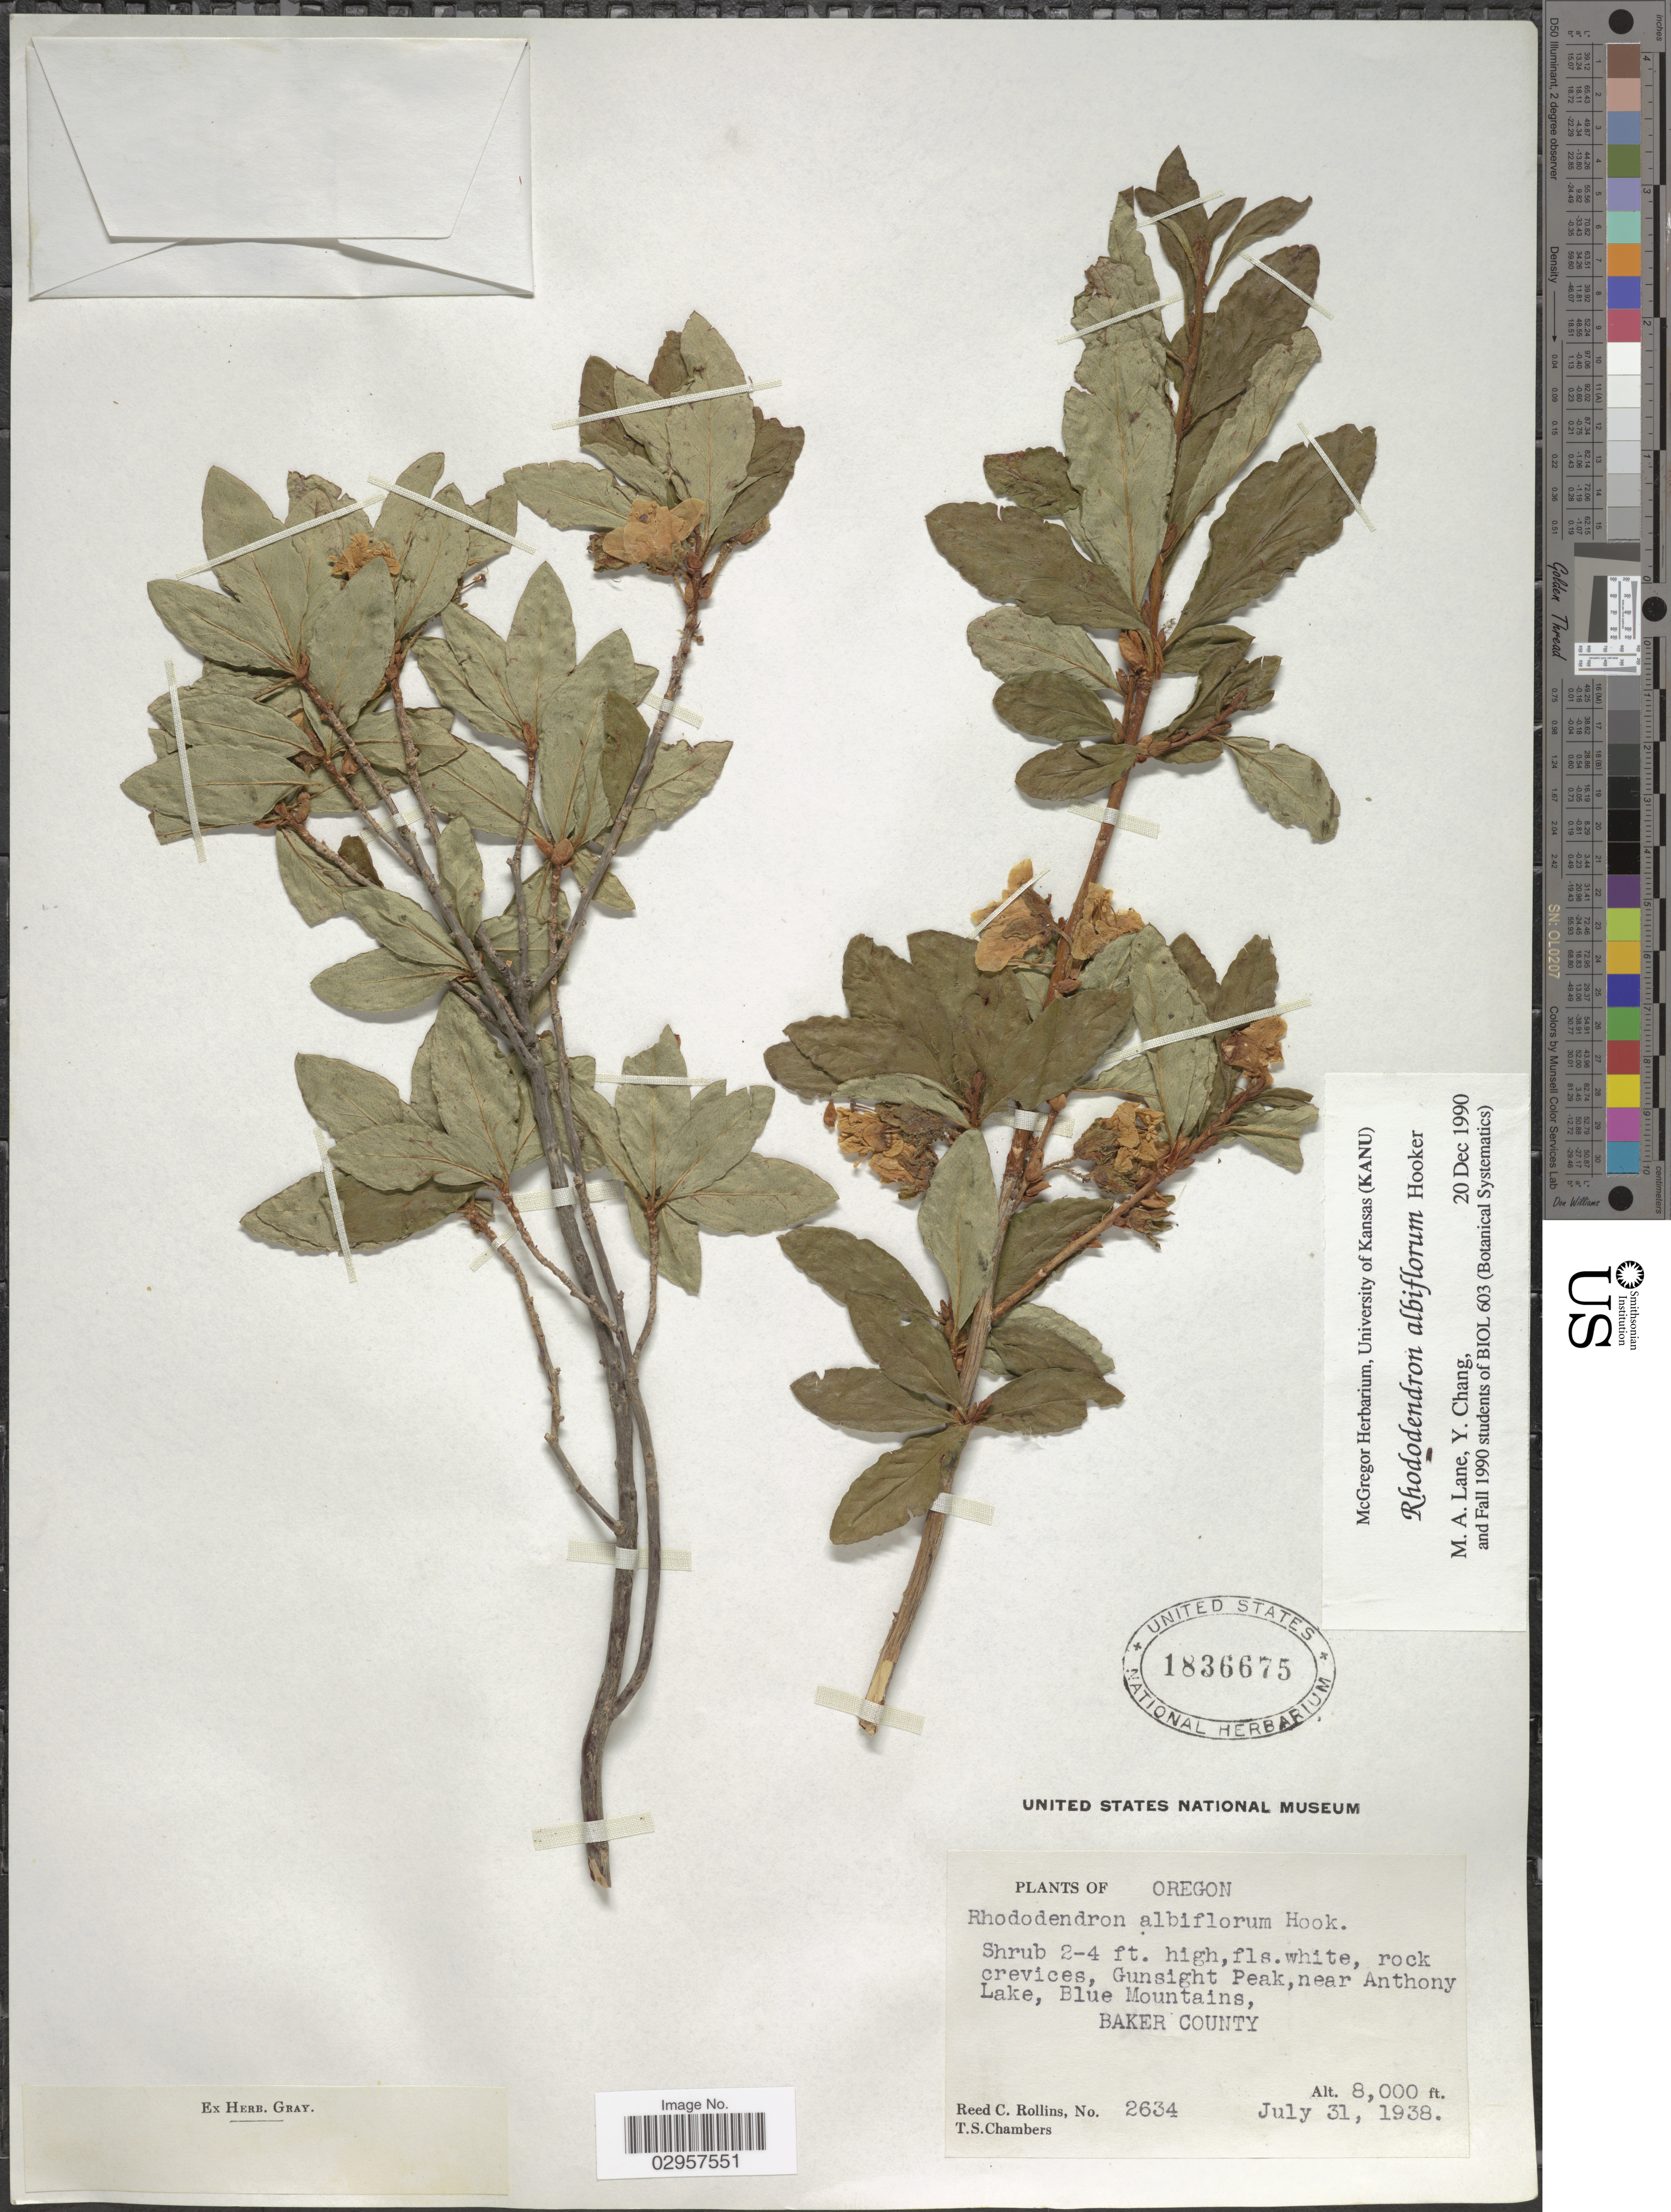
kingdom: Plantae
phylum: Tracheophyta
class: Magnoliopsida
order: Ericales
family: Ericaceae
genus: Rhododendron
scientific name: Rhododendron albiflorum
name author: Hook.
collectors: R. C. Rollins & T. Chambers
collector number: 2634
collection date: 1938-07-31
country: United States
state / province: Oregon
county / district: Baker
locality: Gunsight Peak, near Anthony Lake, Blue Mountains, Baker County.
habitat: rock crevices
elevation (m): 2438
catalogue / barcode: US 1836675